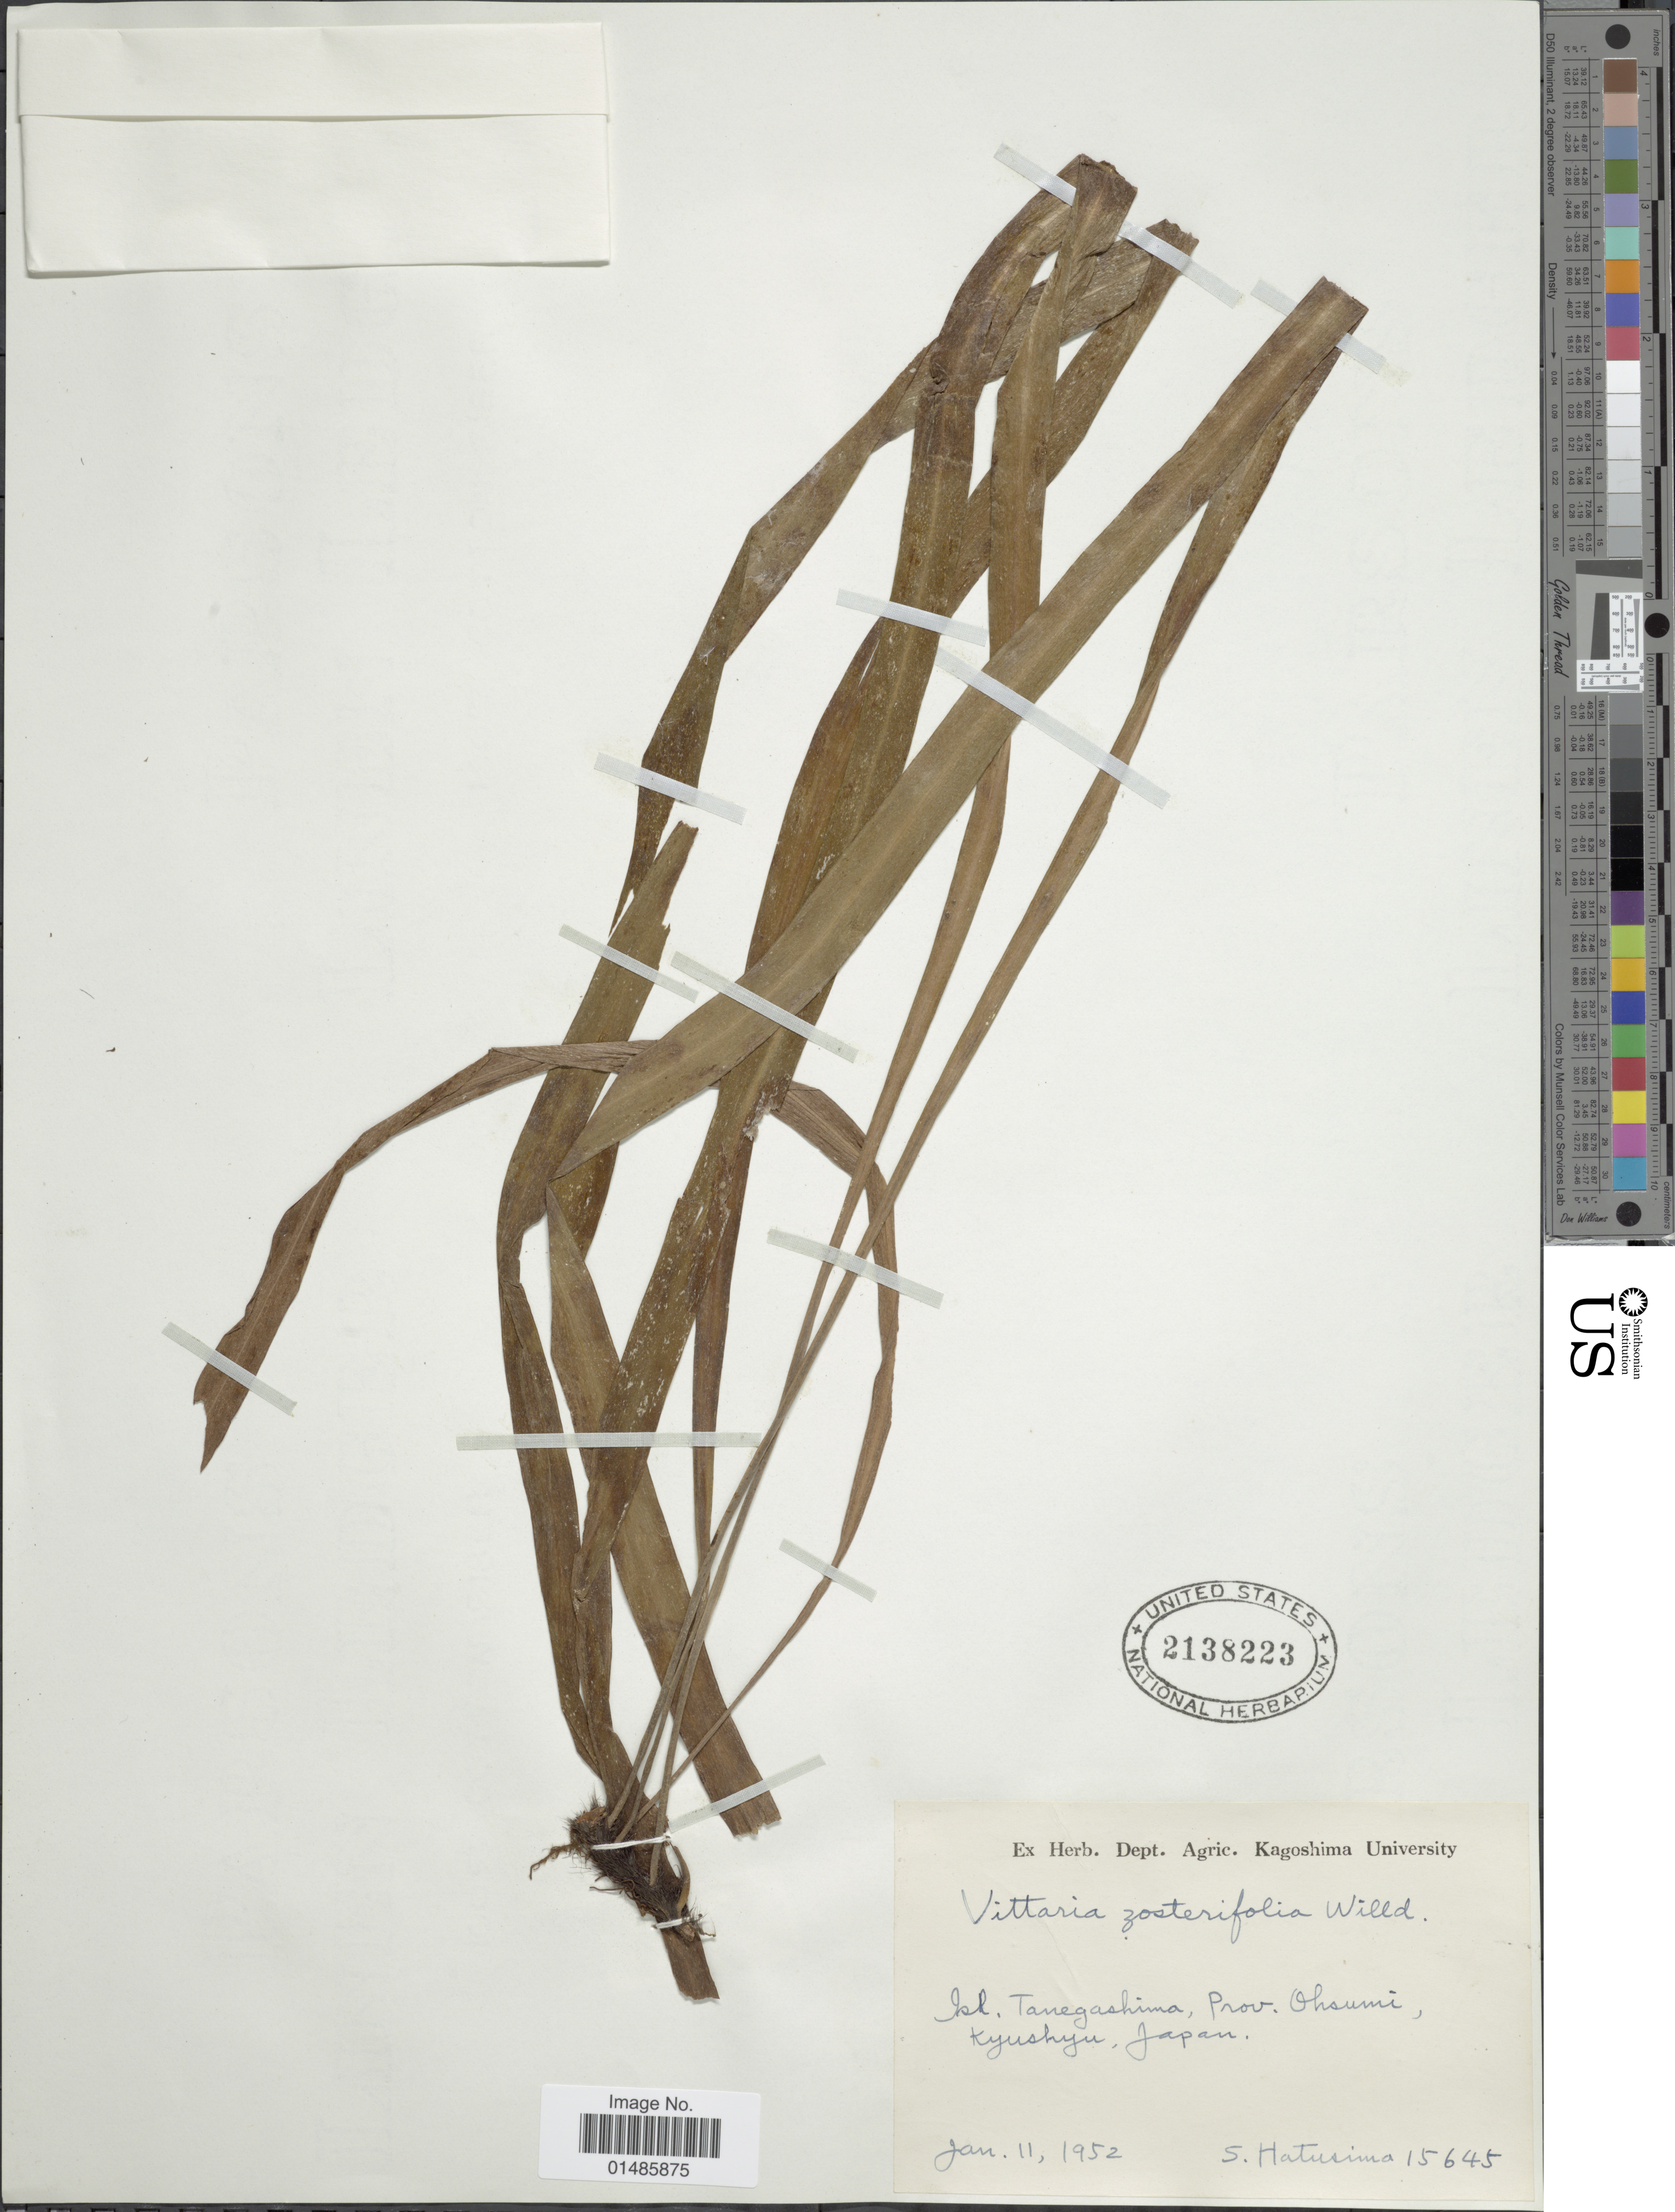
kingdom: Plantae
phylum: Tracheophyta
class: Polypodiopsida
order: Polypodiales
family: Pteridaceae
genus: Haplopteris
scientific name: Haplopteris zosterifolia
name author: (Willd.) E.H. Crane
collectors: S. Hatusima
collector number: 15645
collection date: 1952-01-11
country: Japan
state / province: Kagosima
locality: Isl. Tanegashima, Prov. Ohsumi, Kyushu.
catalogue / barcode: US 2138223